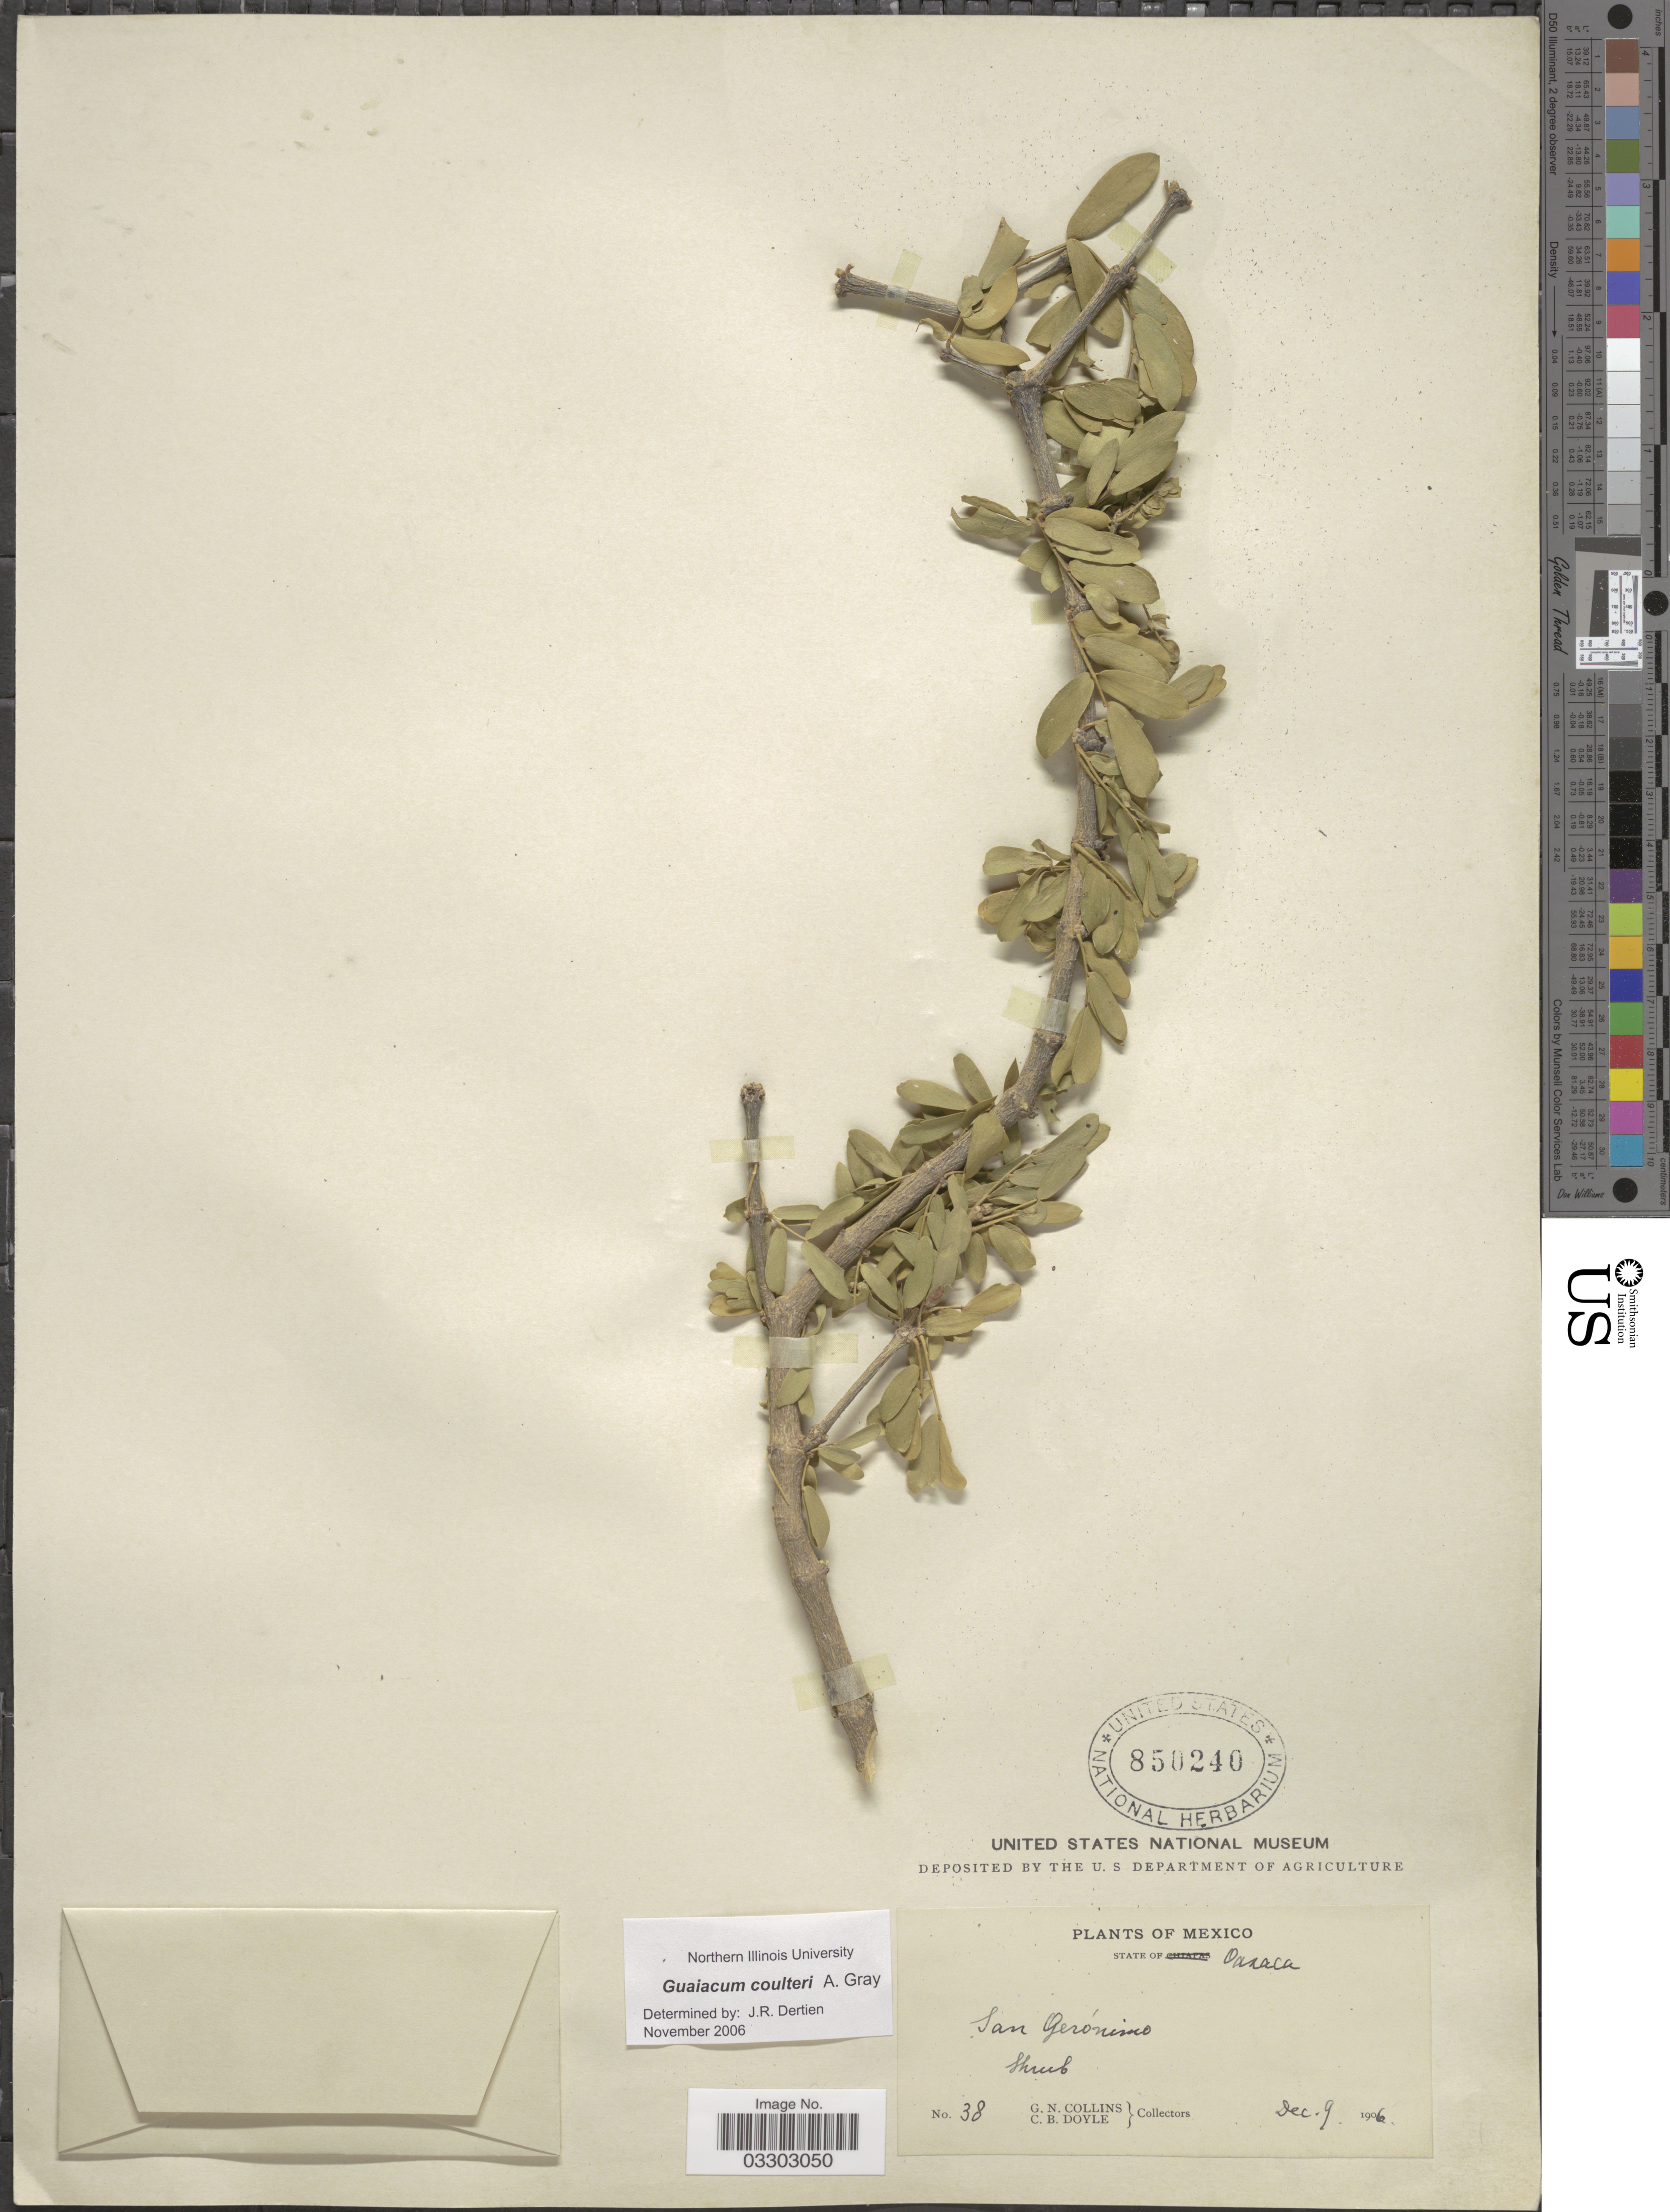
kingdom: Plantae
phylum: Tracheophyta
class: Magnoliopsida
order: Zygophyllales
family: Zygophyllaceae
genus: Guaiacum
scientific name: Guaiacum coulteri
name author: A. Gray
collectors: G. Collins & C. Doyle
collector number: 38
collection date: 1906-12-09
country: Mexico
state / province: Oaxaca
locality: San Gerónimo.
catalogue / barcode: US 850240